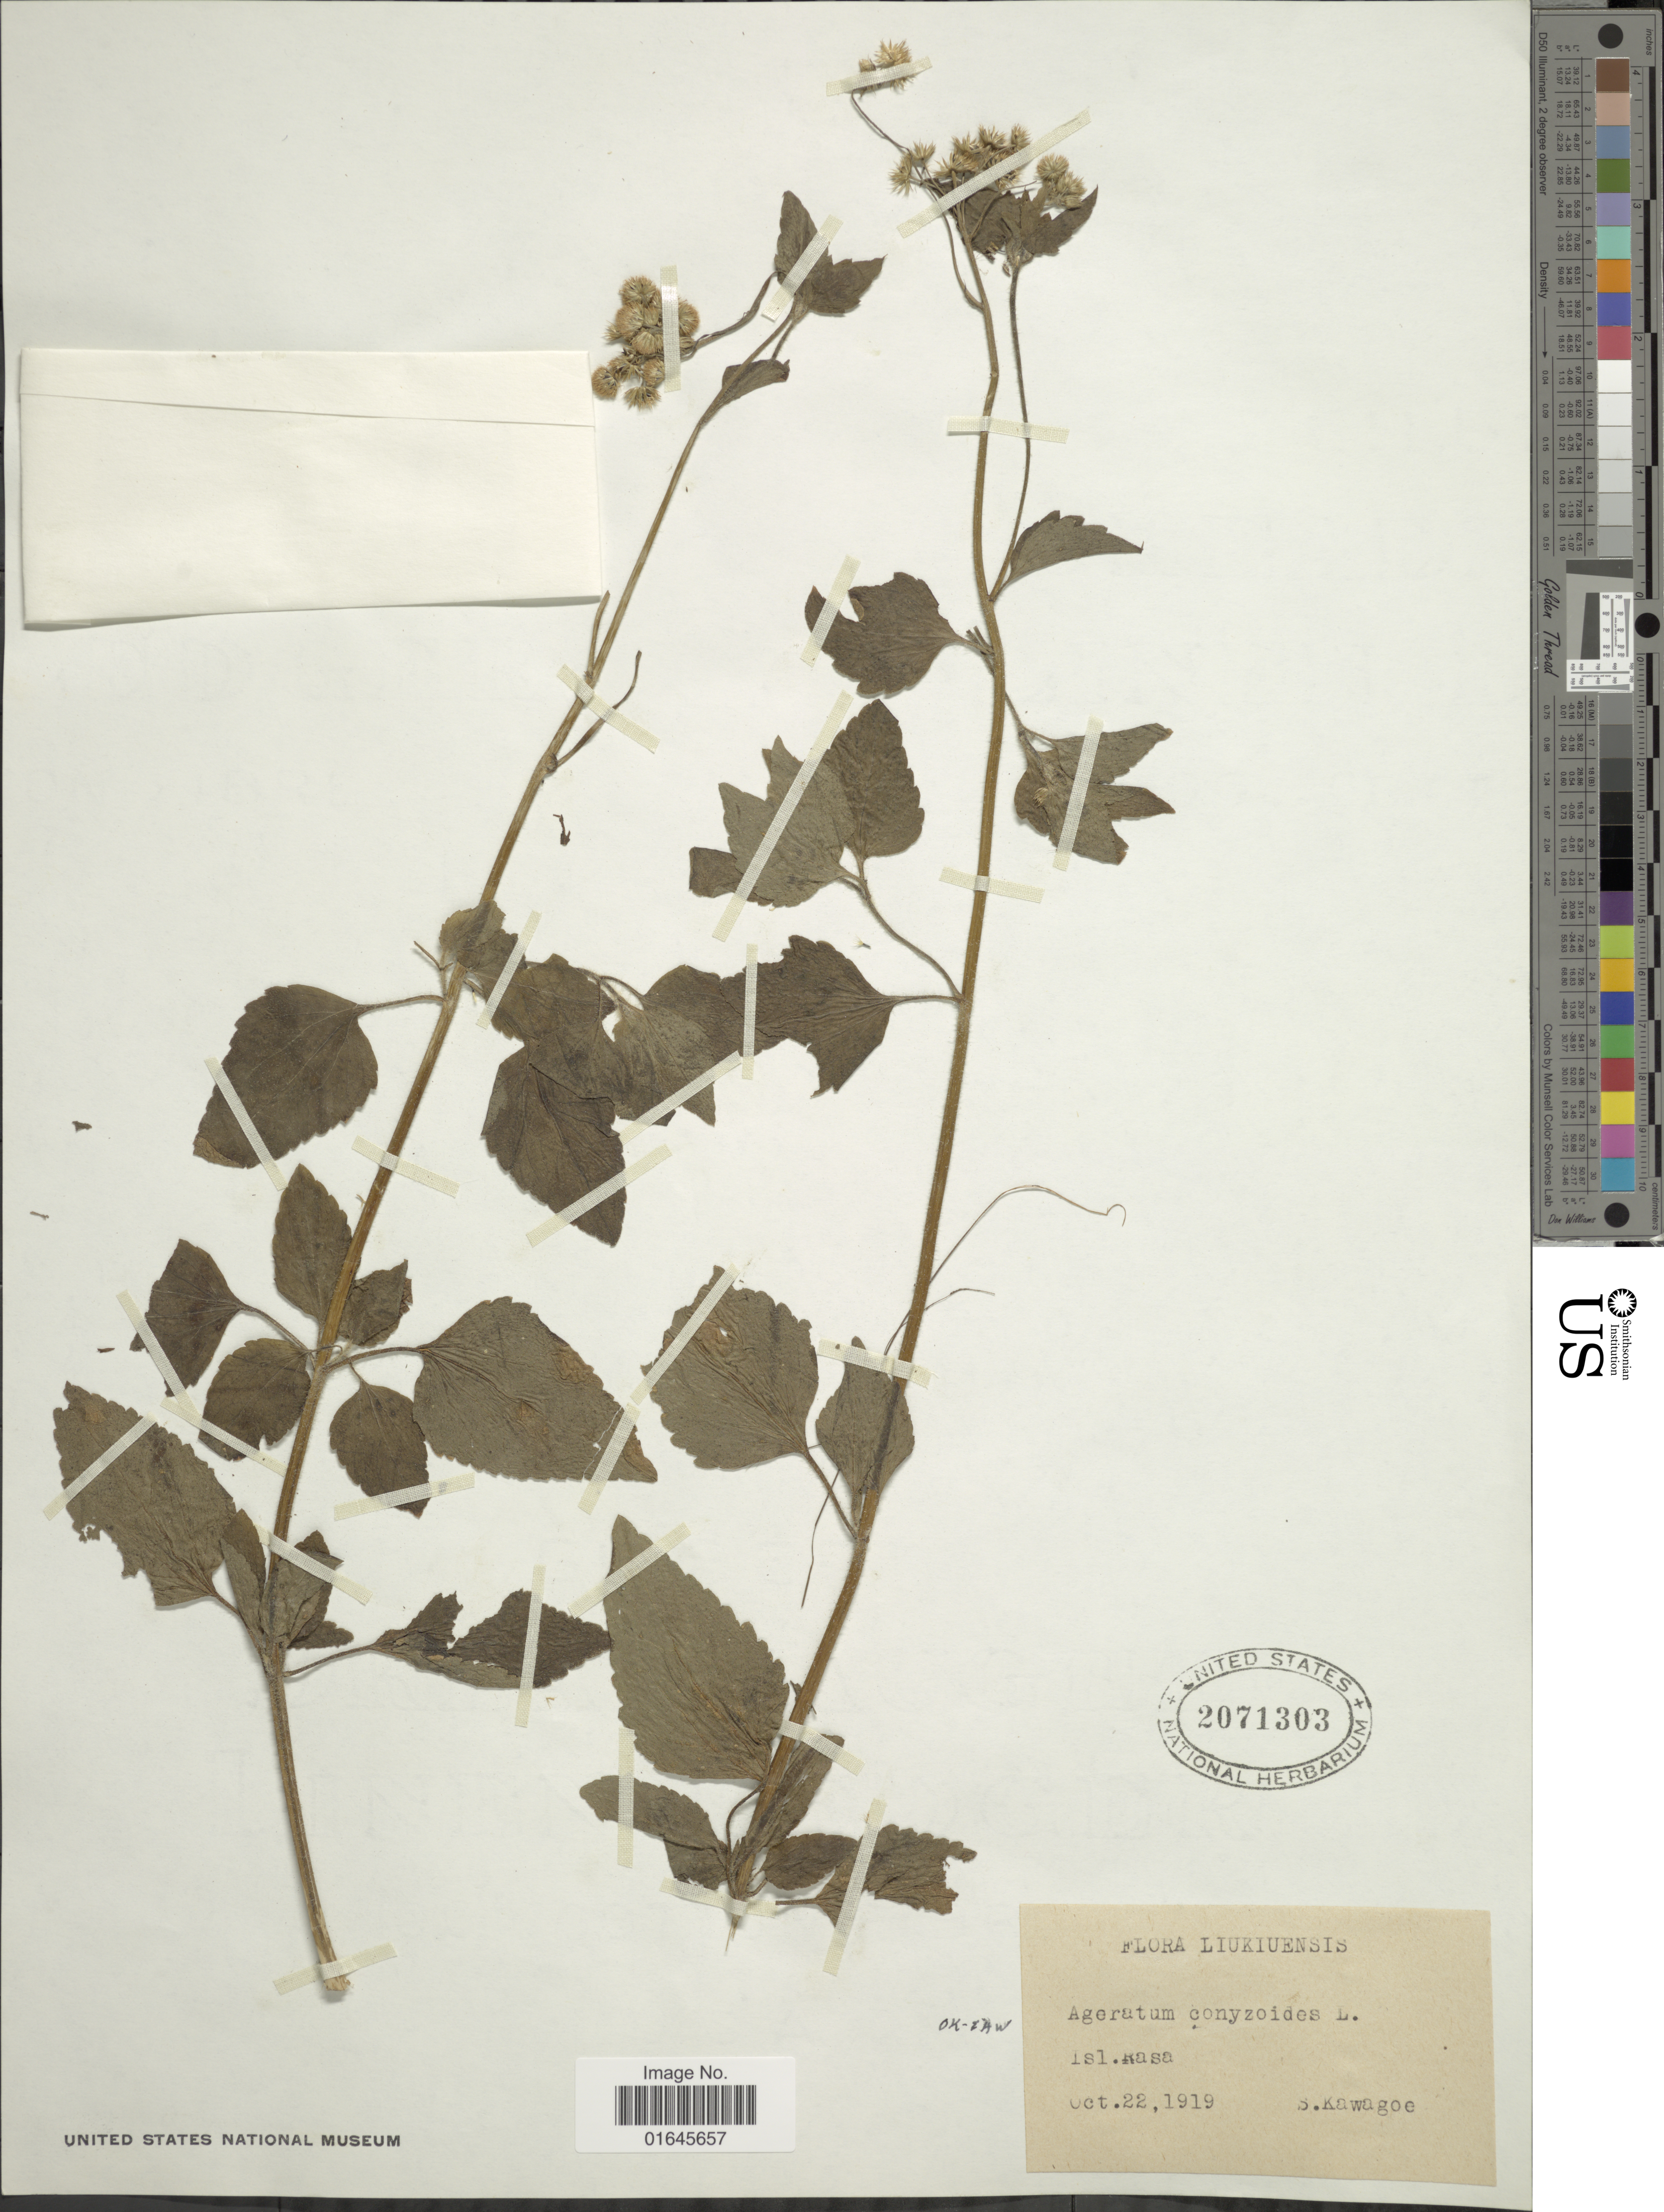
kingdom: Plantae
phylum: Tracheophyta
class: Magnoliopsida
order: Asterales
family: Asteraceae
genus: Ageratum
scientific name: Ageratum conyzoides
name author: L.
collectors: S. Kawagoe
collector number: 22101919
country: Japan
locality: Liukiuensis, Isl. Rasa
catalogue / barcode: US 2071303